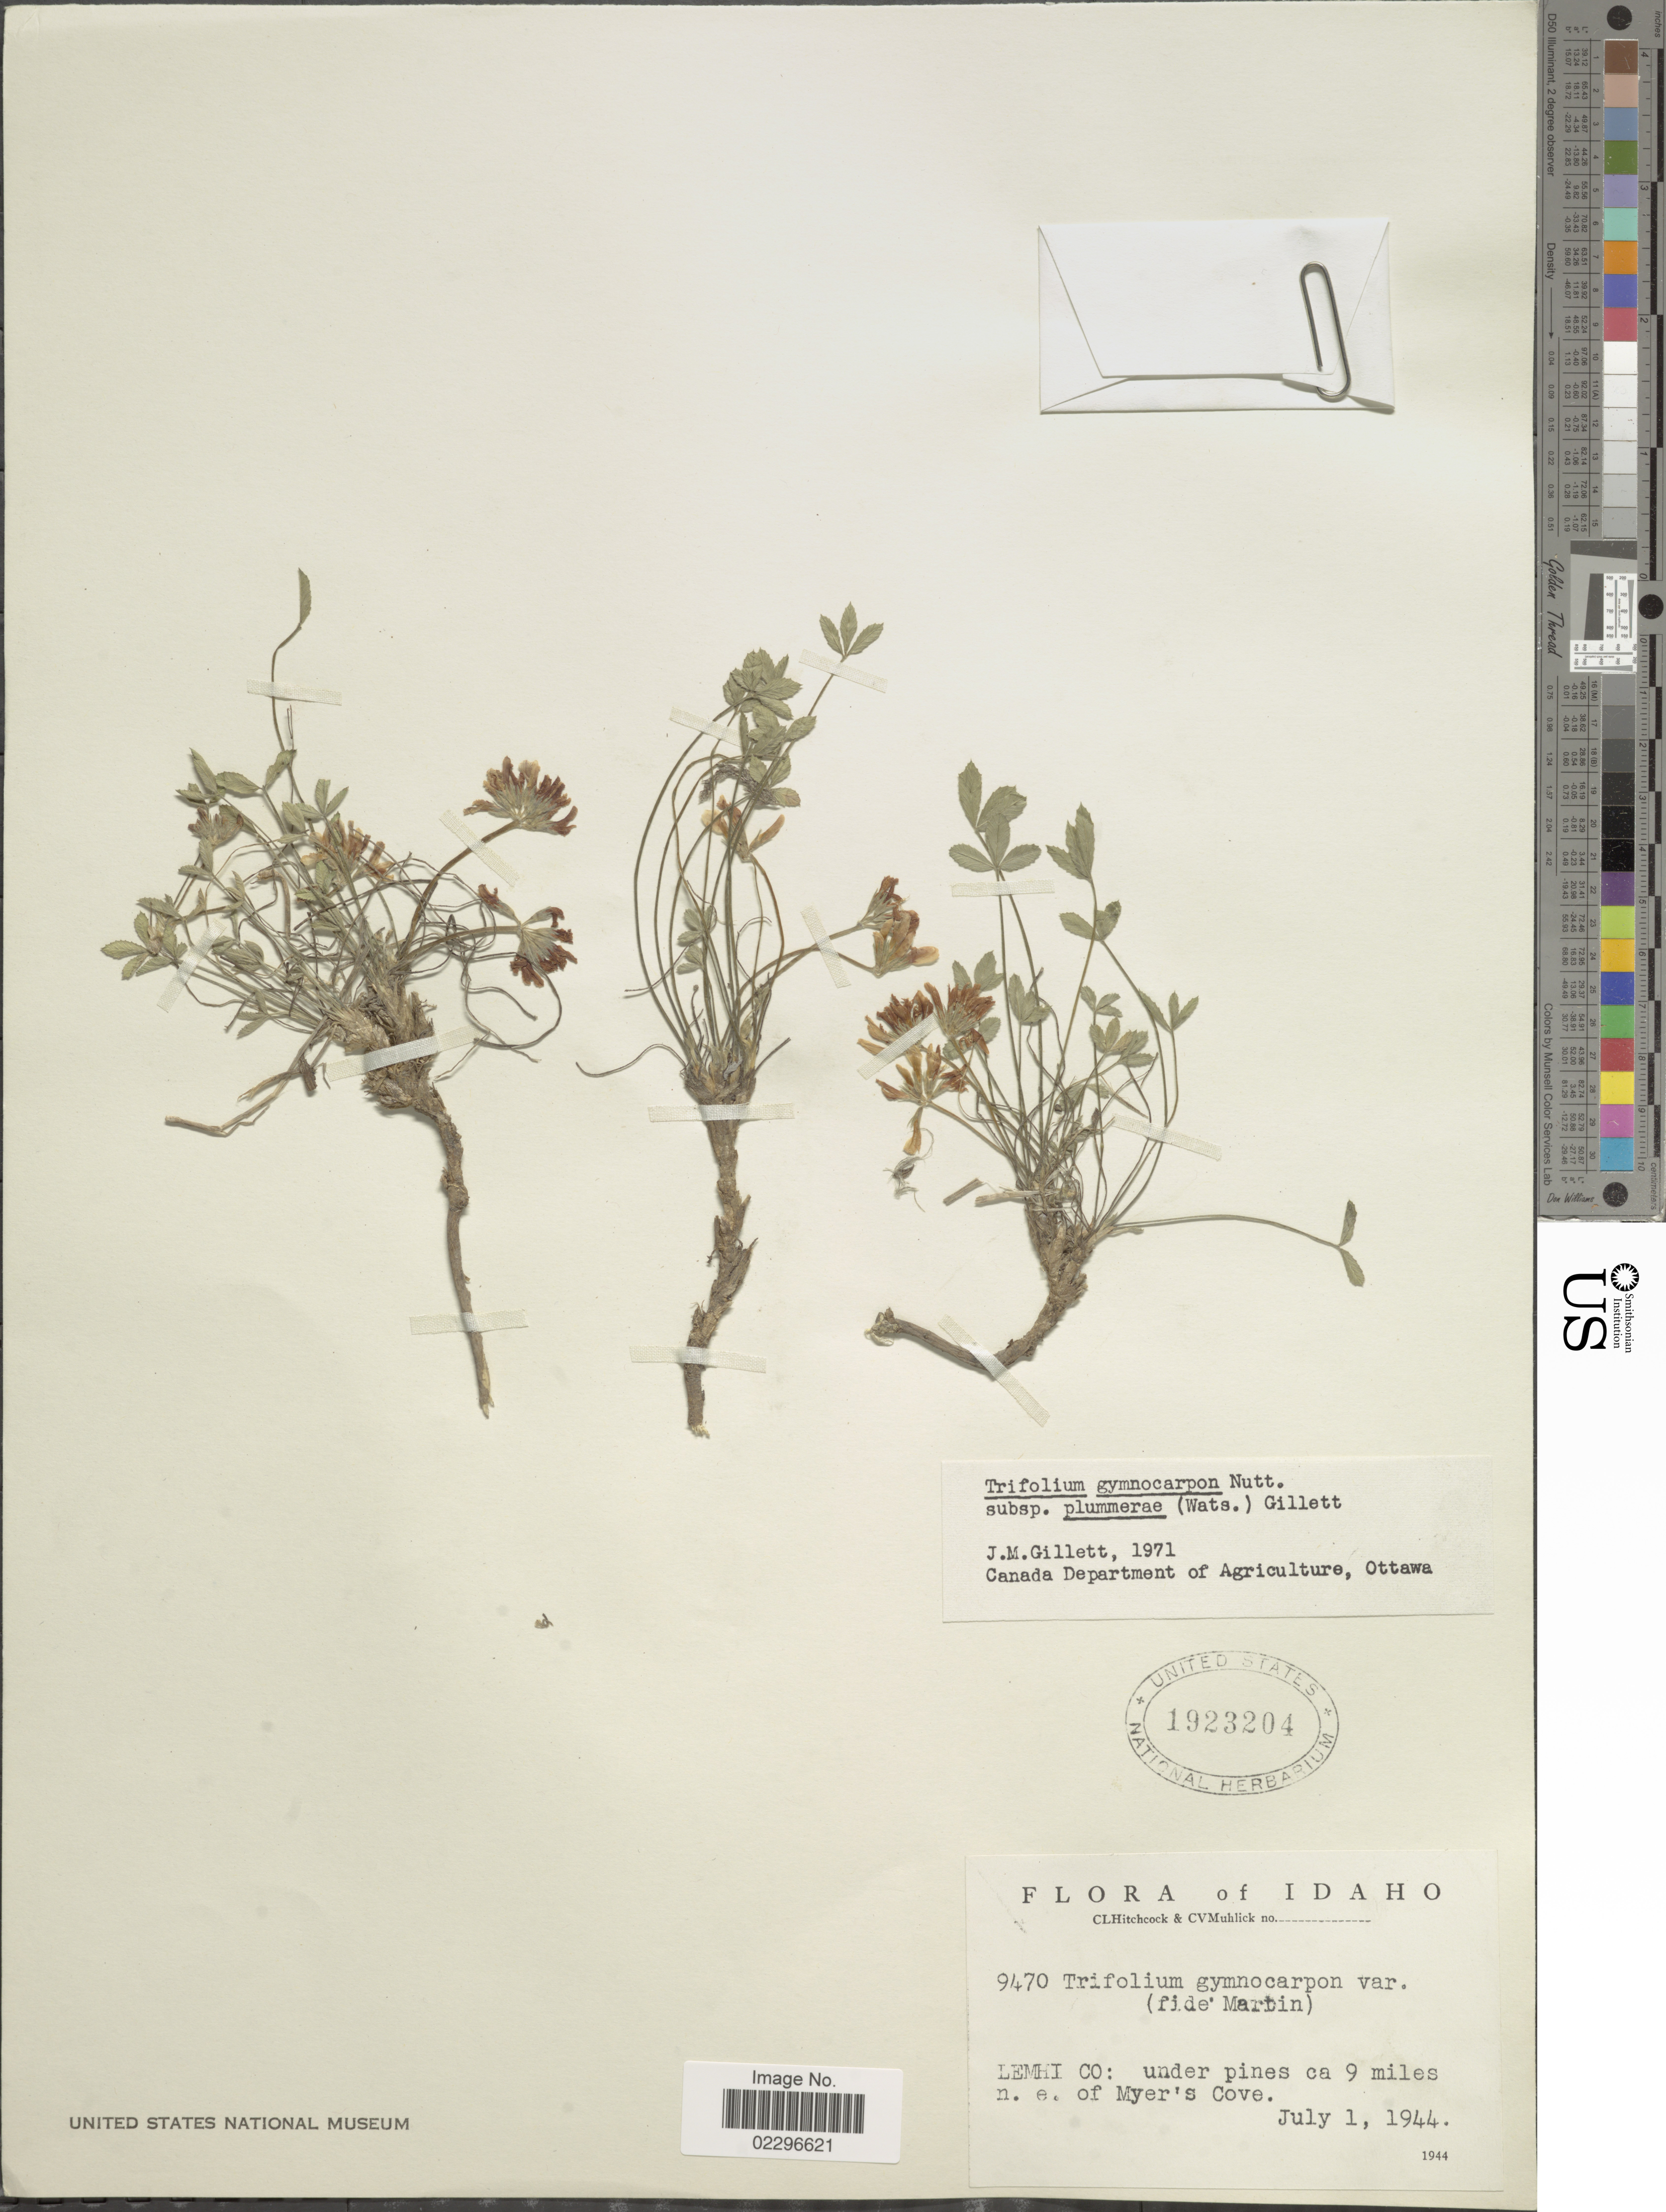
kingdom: Plantae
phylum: Tracheophyta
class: Magnoliopsida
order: Fabales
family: Fabaceae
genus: Trifolium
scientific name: Trifolium gymnocarpon var. plummerae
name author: (S. Watson) J.S. Martin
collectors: C. L. Hitchcock & C. V. Muhlick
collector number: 9470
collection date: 1944-07-01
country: United States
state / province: Idaho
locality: Lemhi Co: under pines ca 9 miles n. e. of Myer's Cove.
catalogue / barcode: US 1923204